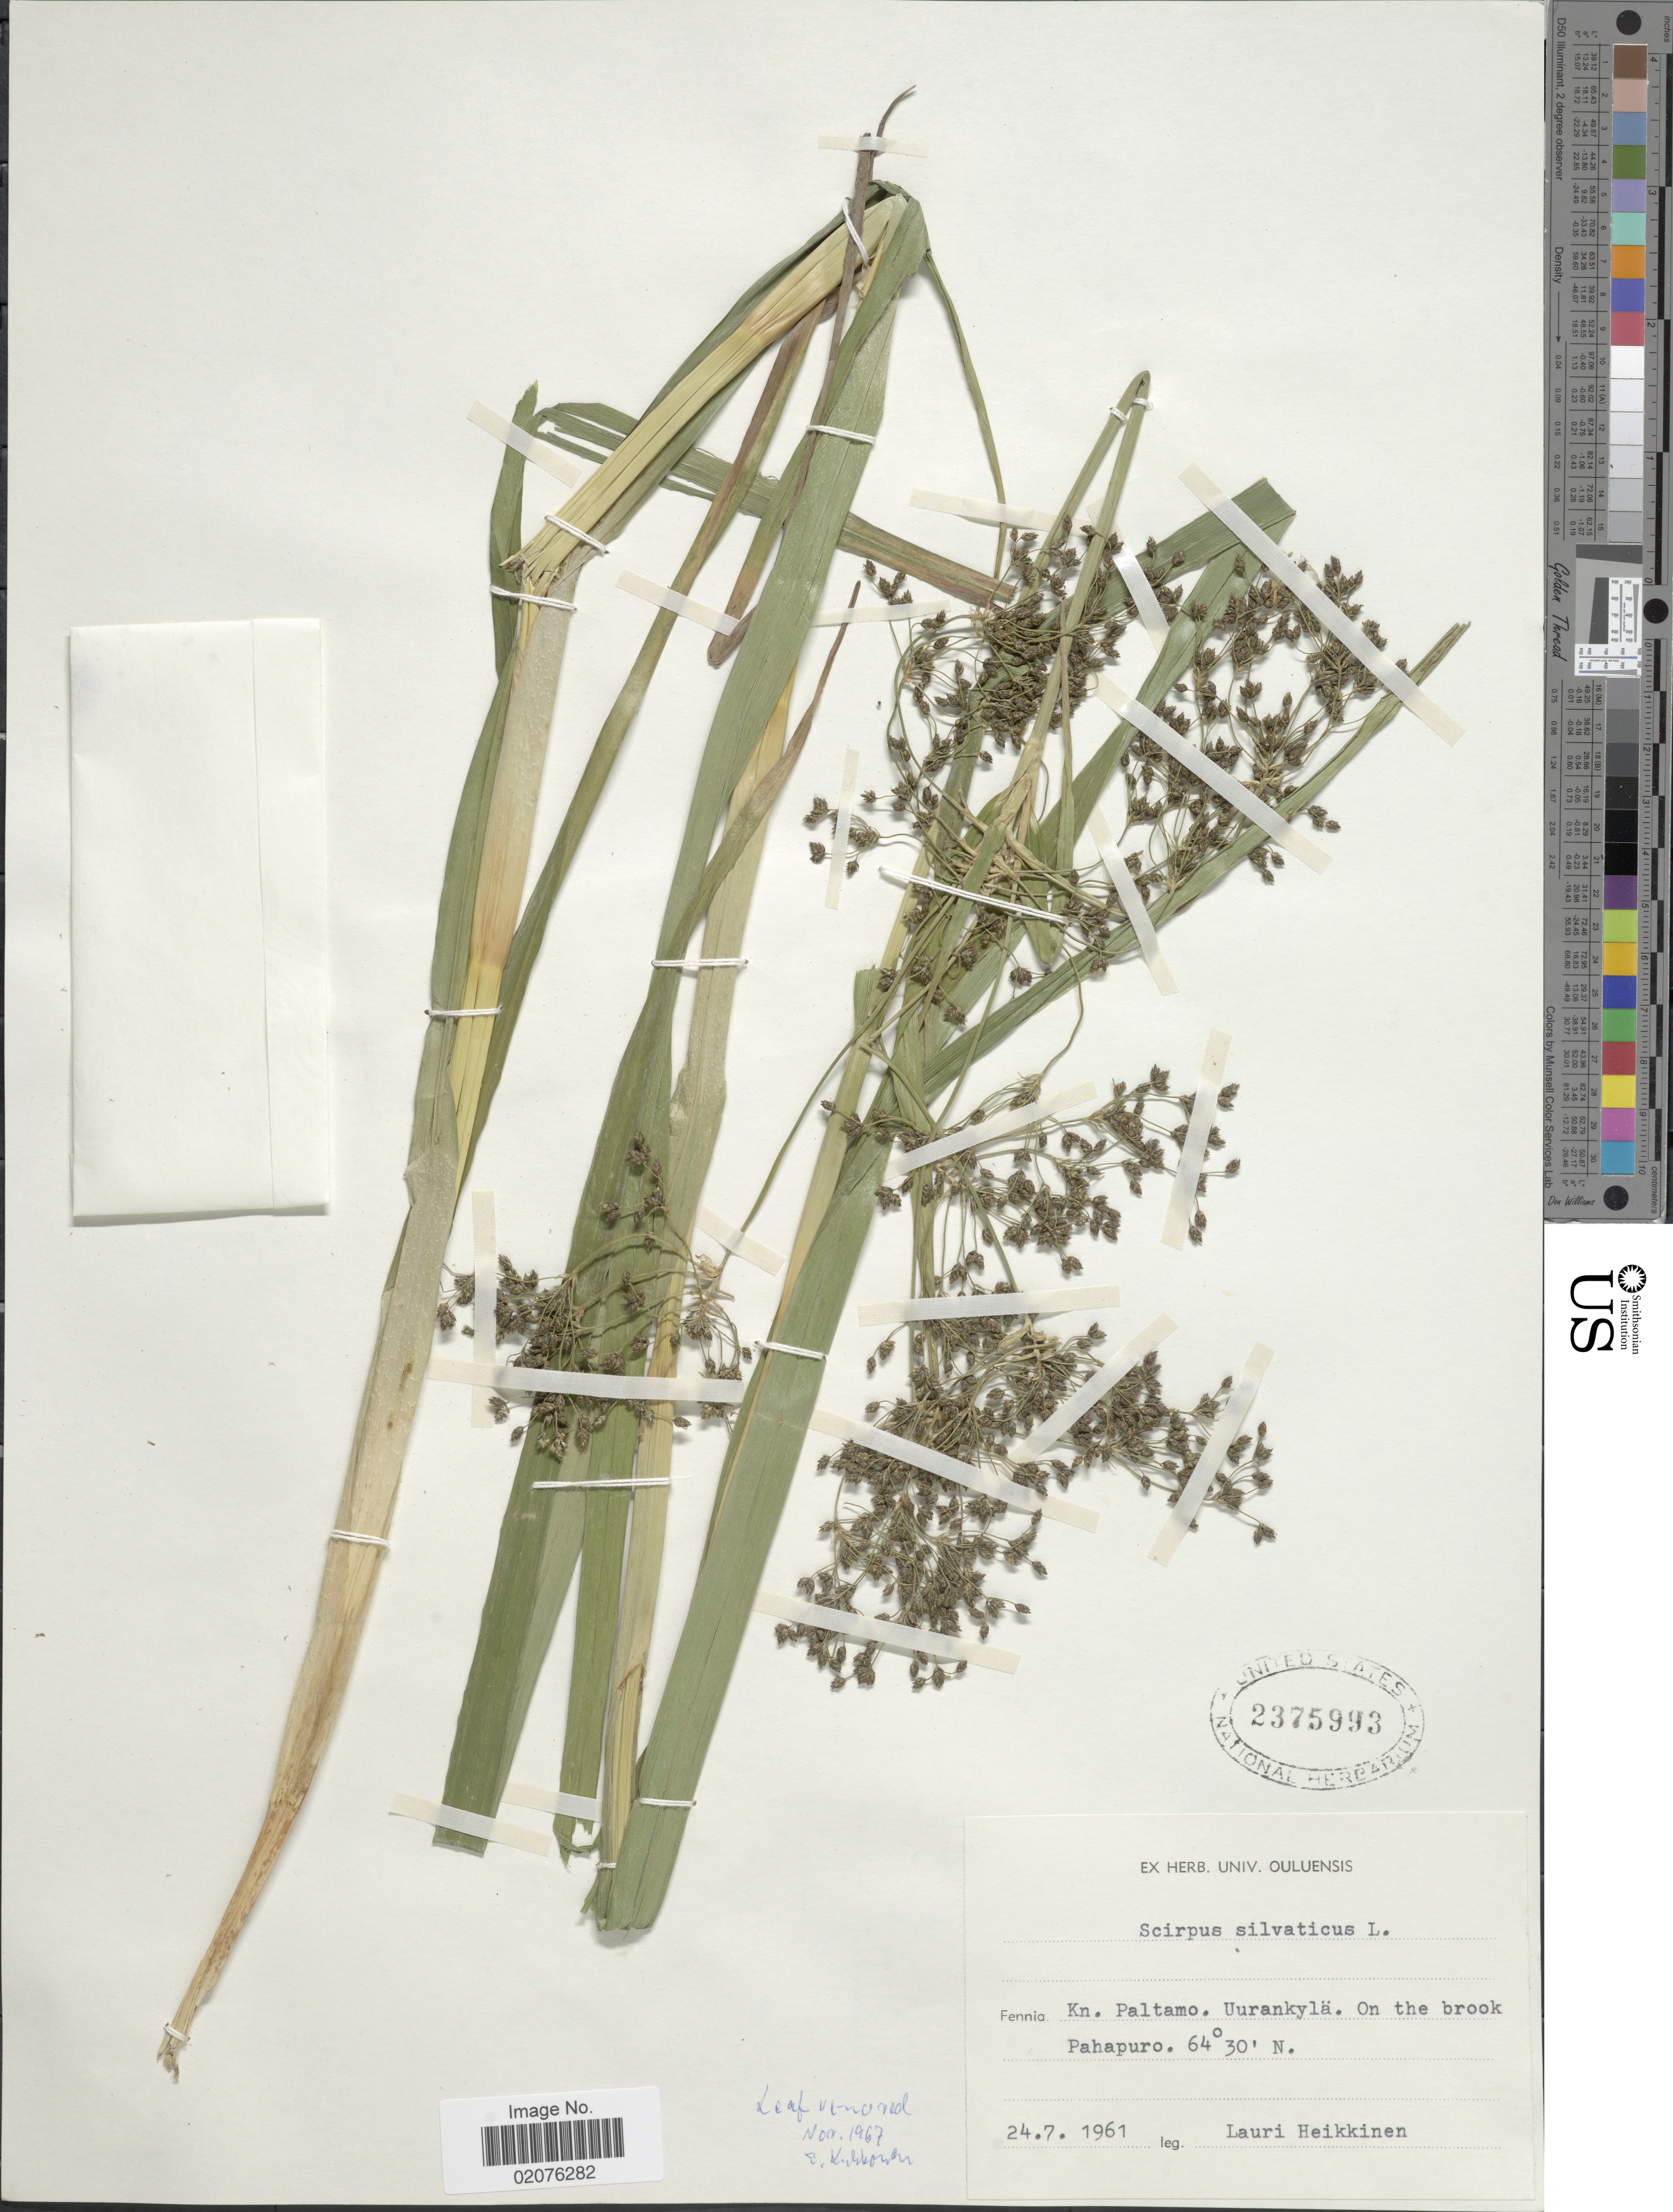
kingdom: Plantae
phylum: Tracheophyta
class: Liliopsida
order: Poales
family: Cyperaceae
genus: Scirpus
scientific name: Scirpus sylvaticus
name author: L.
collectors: L. Heikkinen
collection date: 1961-07-24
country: Finland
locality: Kn. Paltamo. uurankyla, On the brook Pahapuro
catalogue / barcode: US 2375993